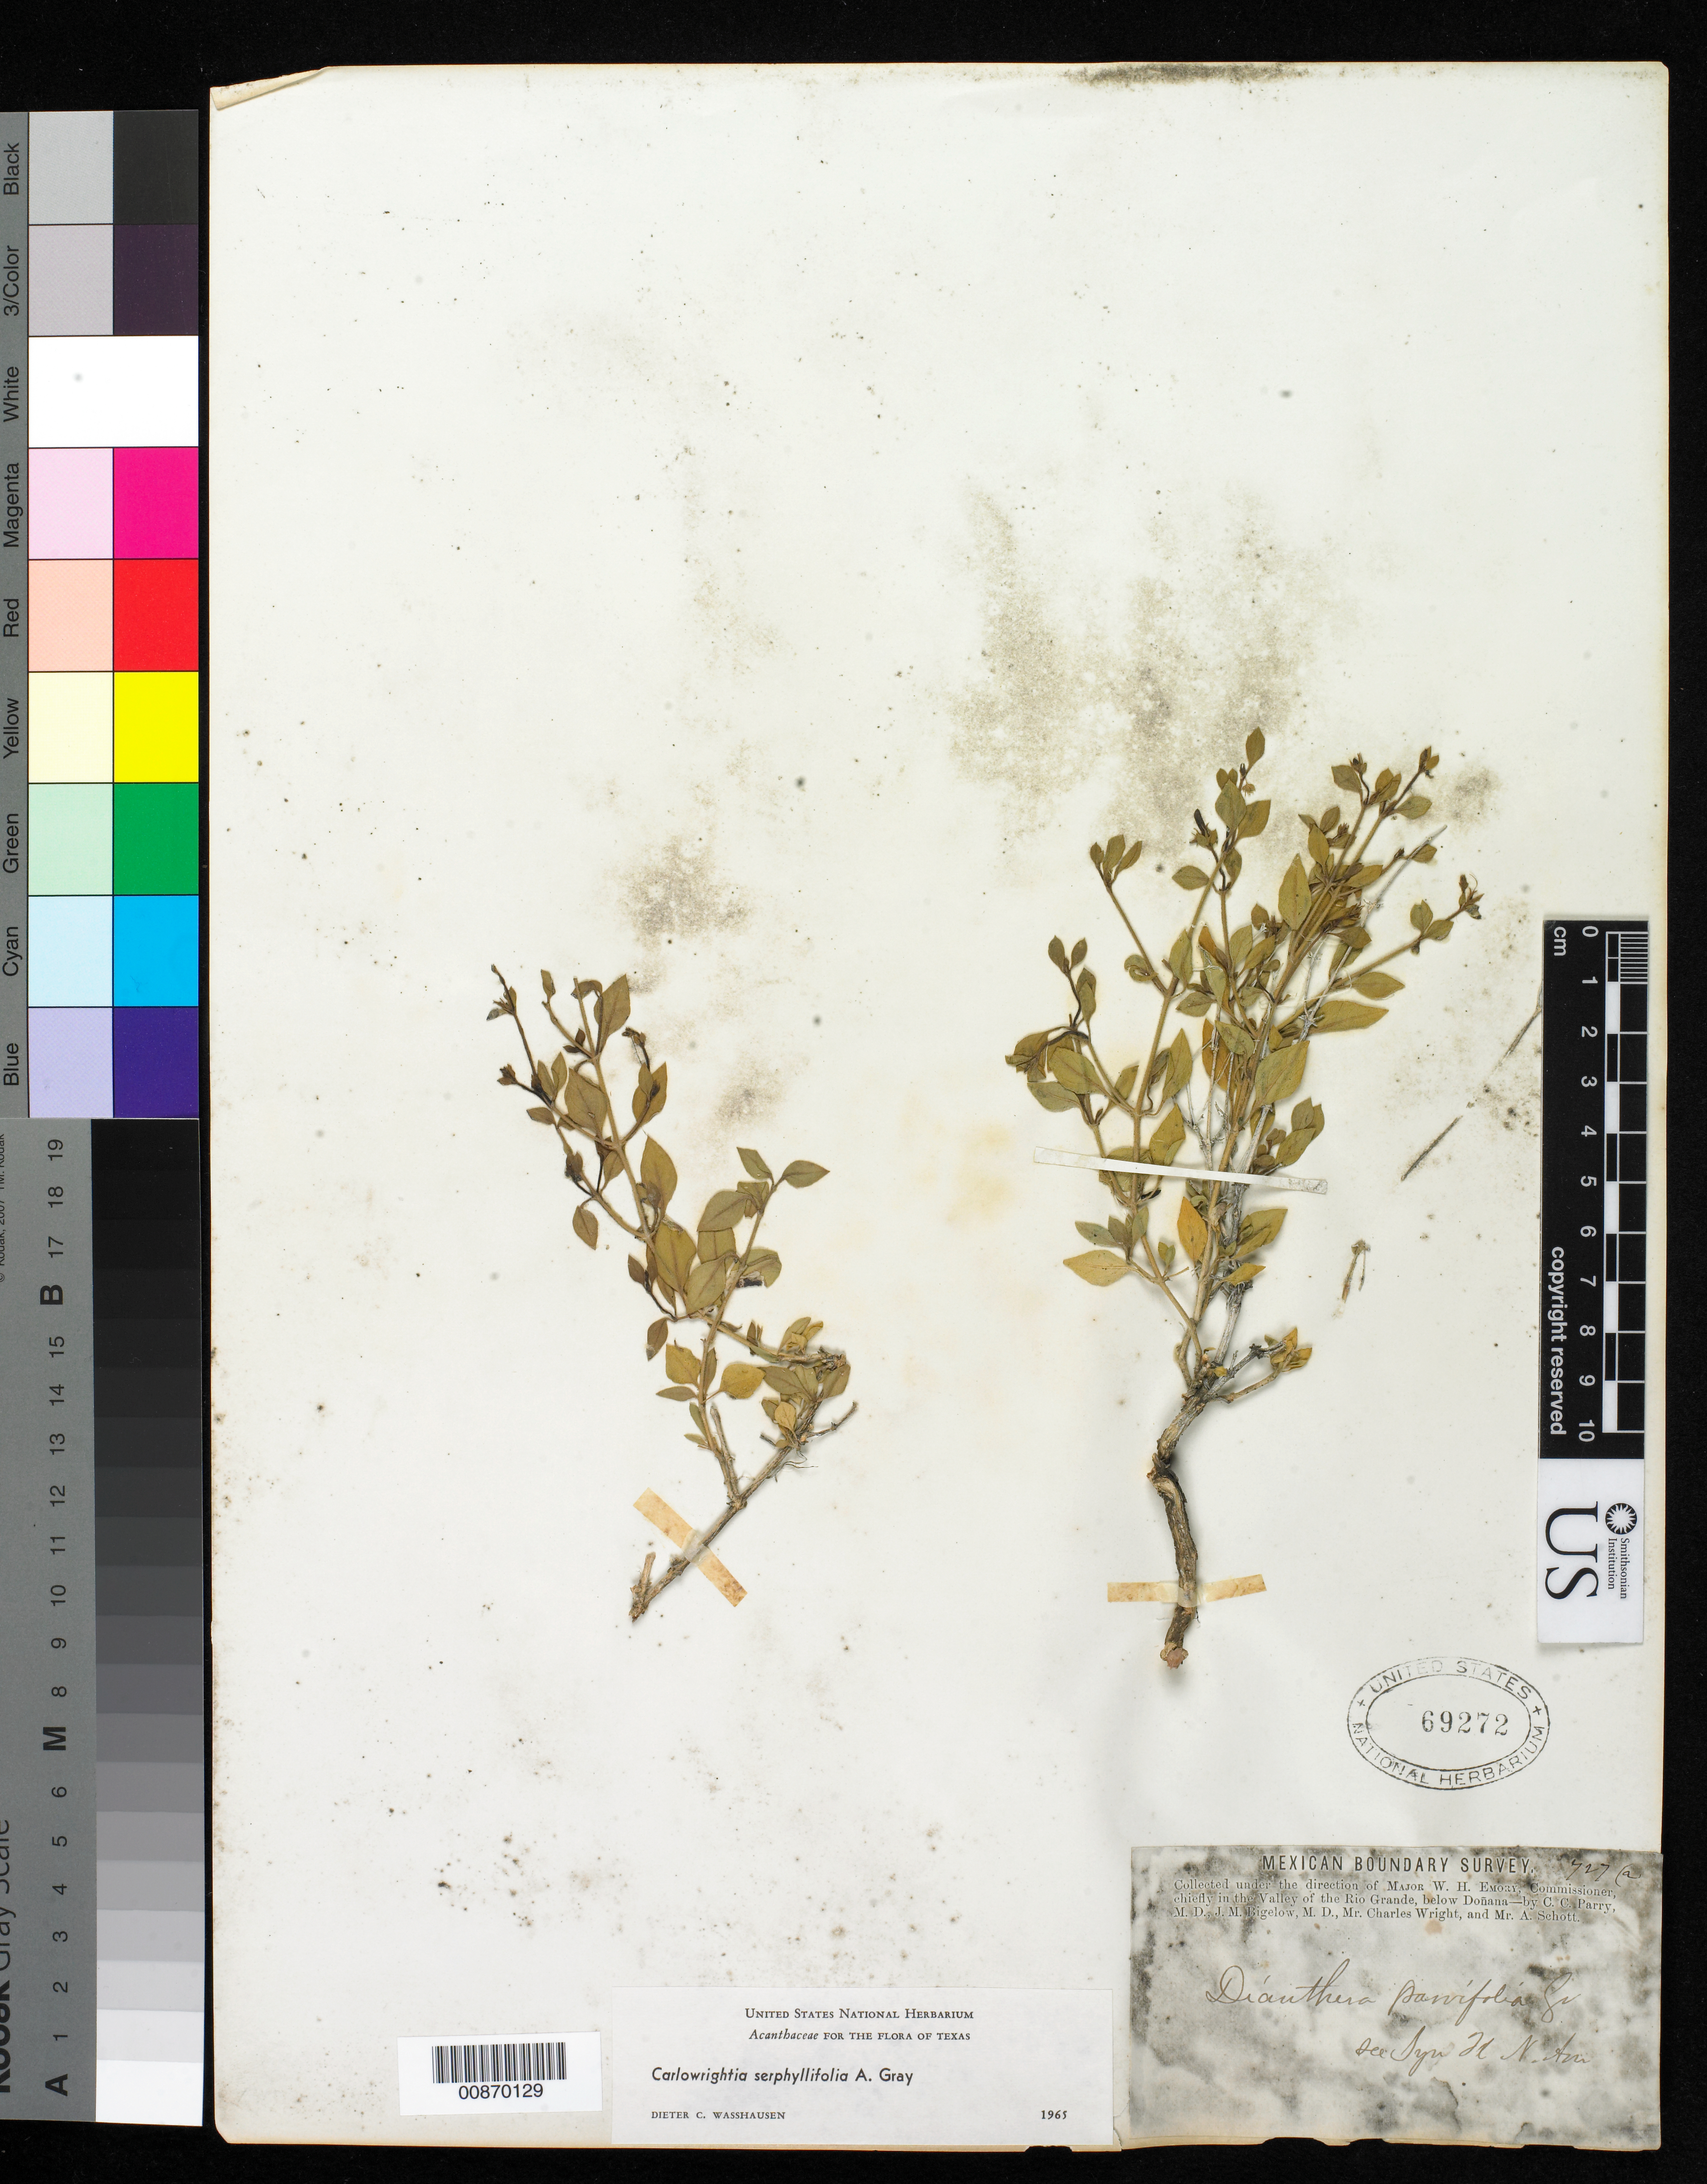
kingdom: Plantae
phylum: Tracheophyta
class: Magnoliopsida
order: Lamiales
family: Acanthaceae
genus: Carlowrightia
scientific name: Carlowrightia serpyllifolia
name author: A. Gray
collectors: C. C. Parry, J. M. Bigelow, C. Wright & A. C. V. Schott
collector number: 727 a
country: United States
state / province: New Mexico / Texas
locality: Valley of the Rio Grande, below Doñana.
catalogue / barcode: US 69272